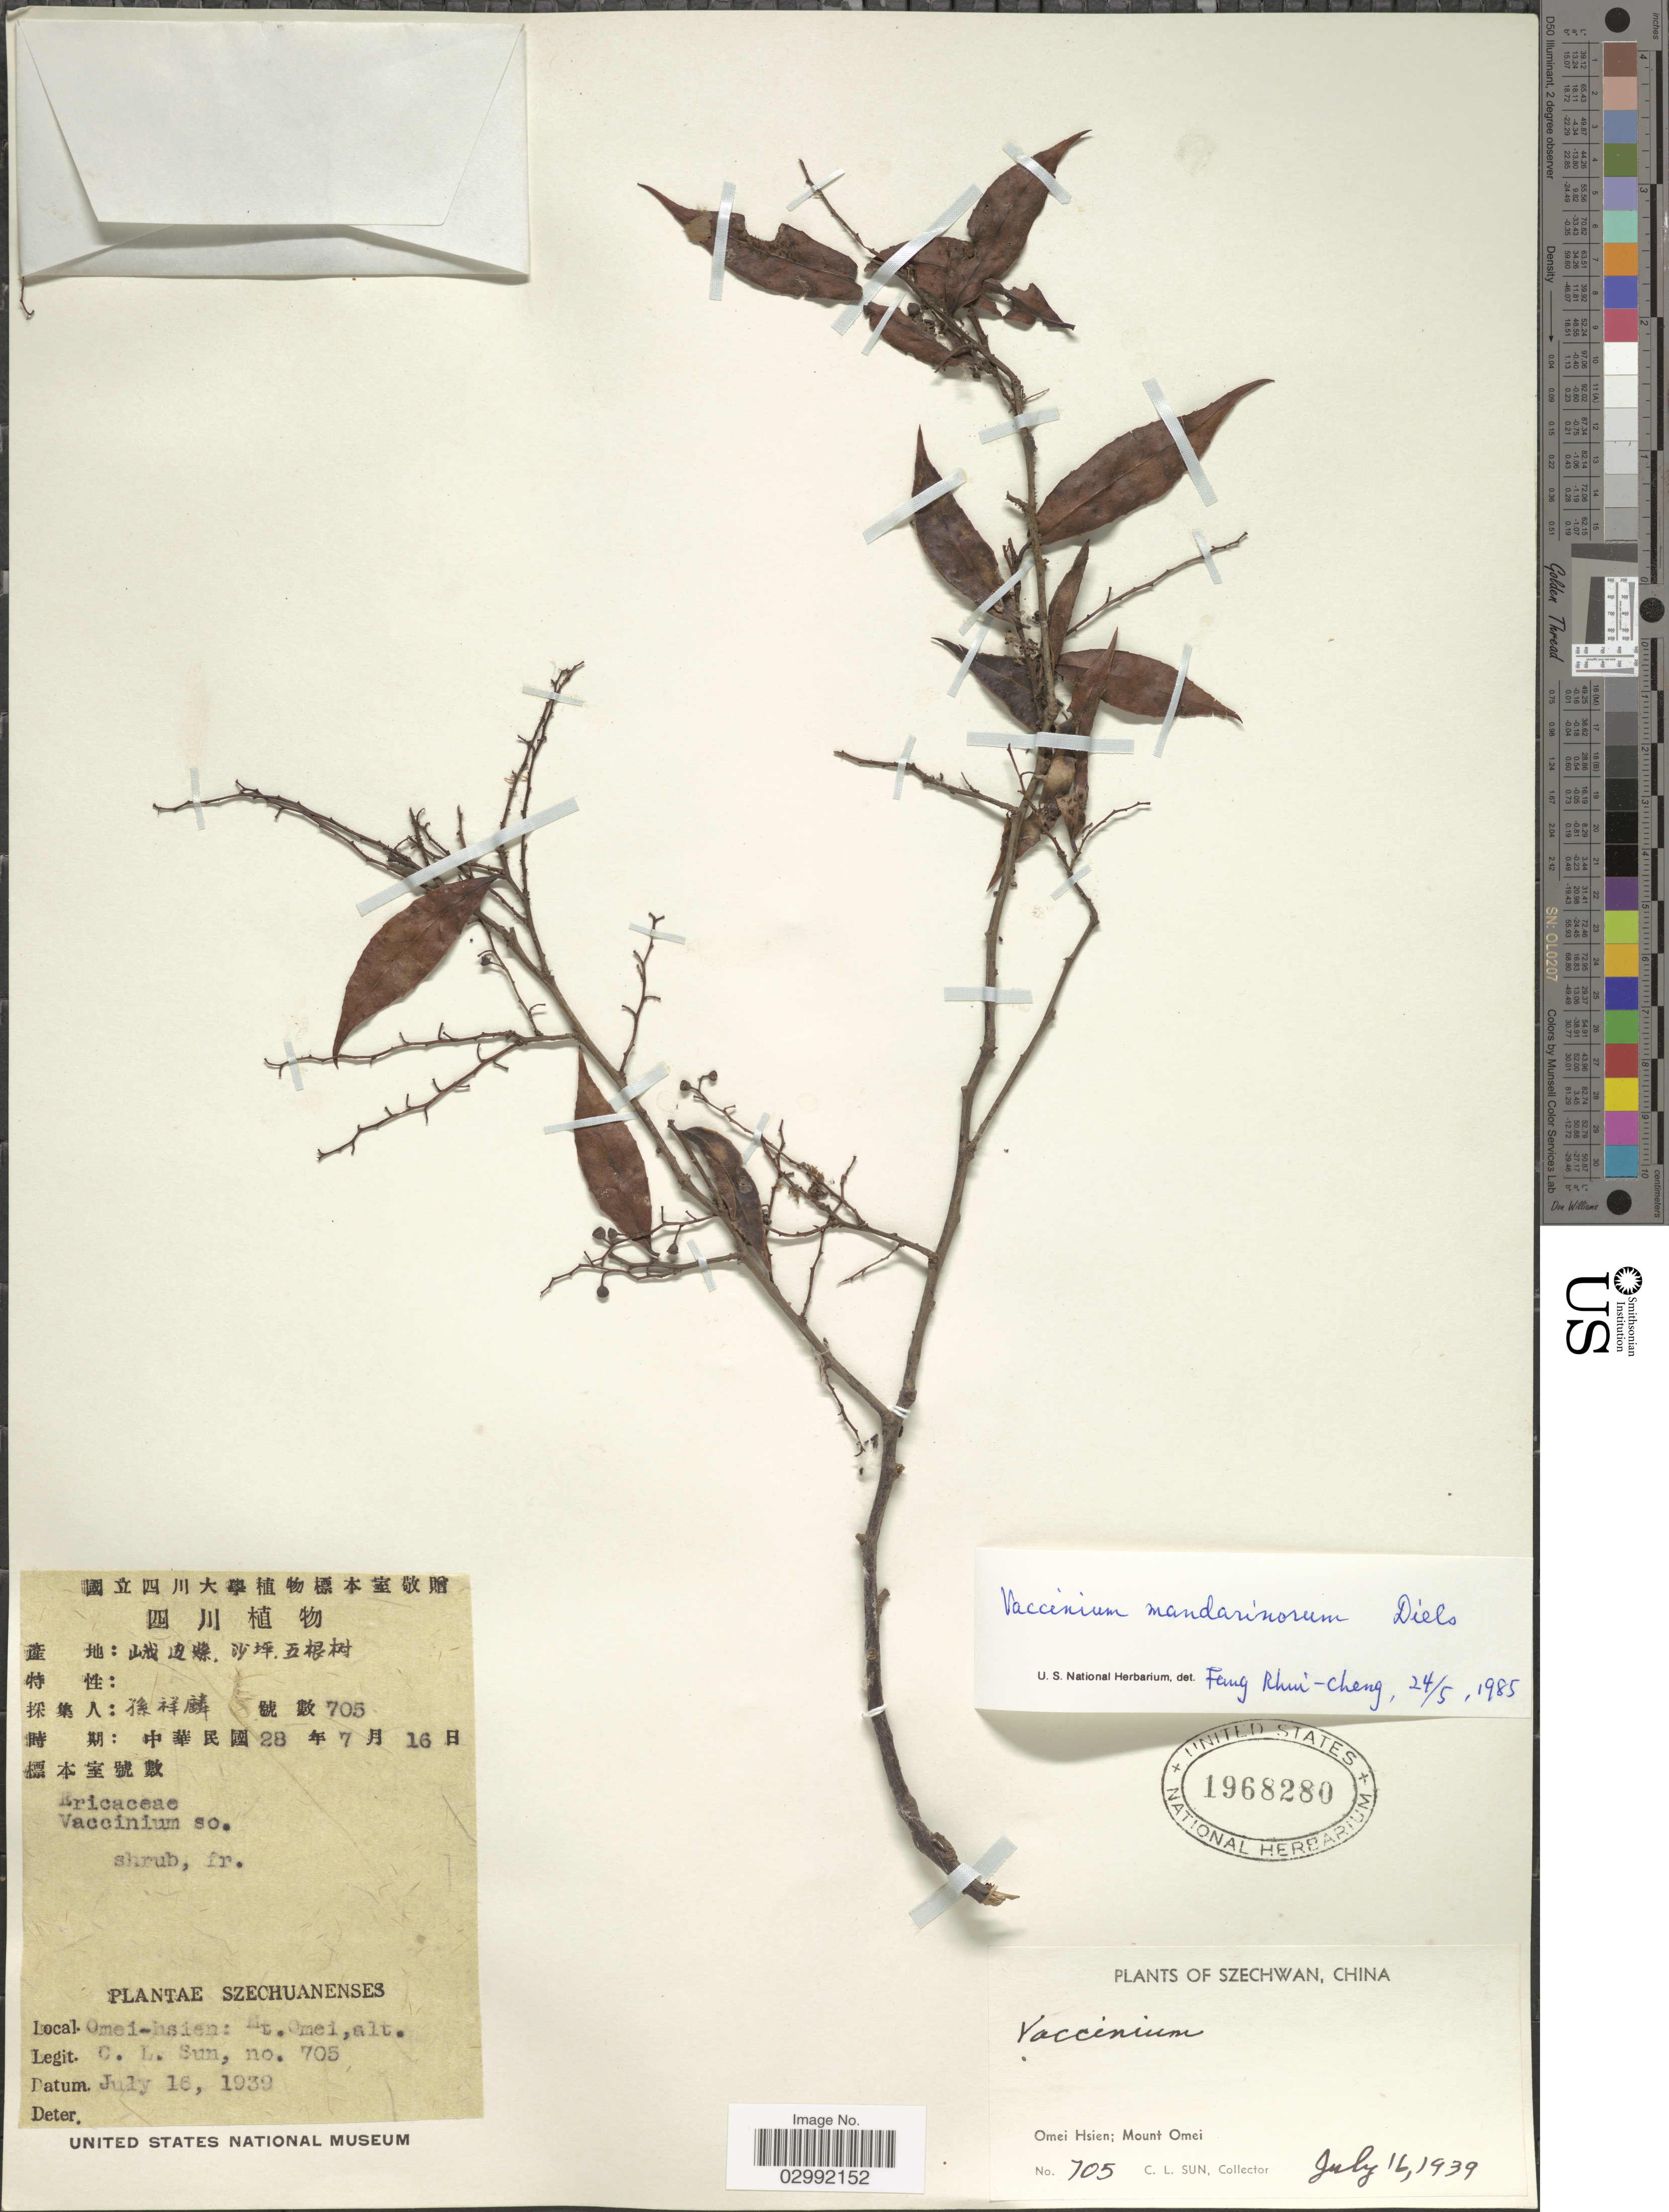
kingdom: Plantae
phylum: Tracheophyta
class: Magnoliopsida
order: Ericales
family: Ericaceae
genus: Vaccinium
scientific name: Vaccinium mandarinorum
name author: Diels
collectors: C. Sun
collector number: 705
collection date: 1939-07-16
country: China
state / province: Sichuan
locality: Szechwan, Omei Hsien; Mount Omei.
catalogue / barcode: US 1968280